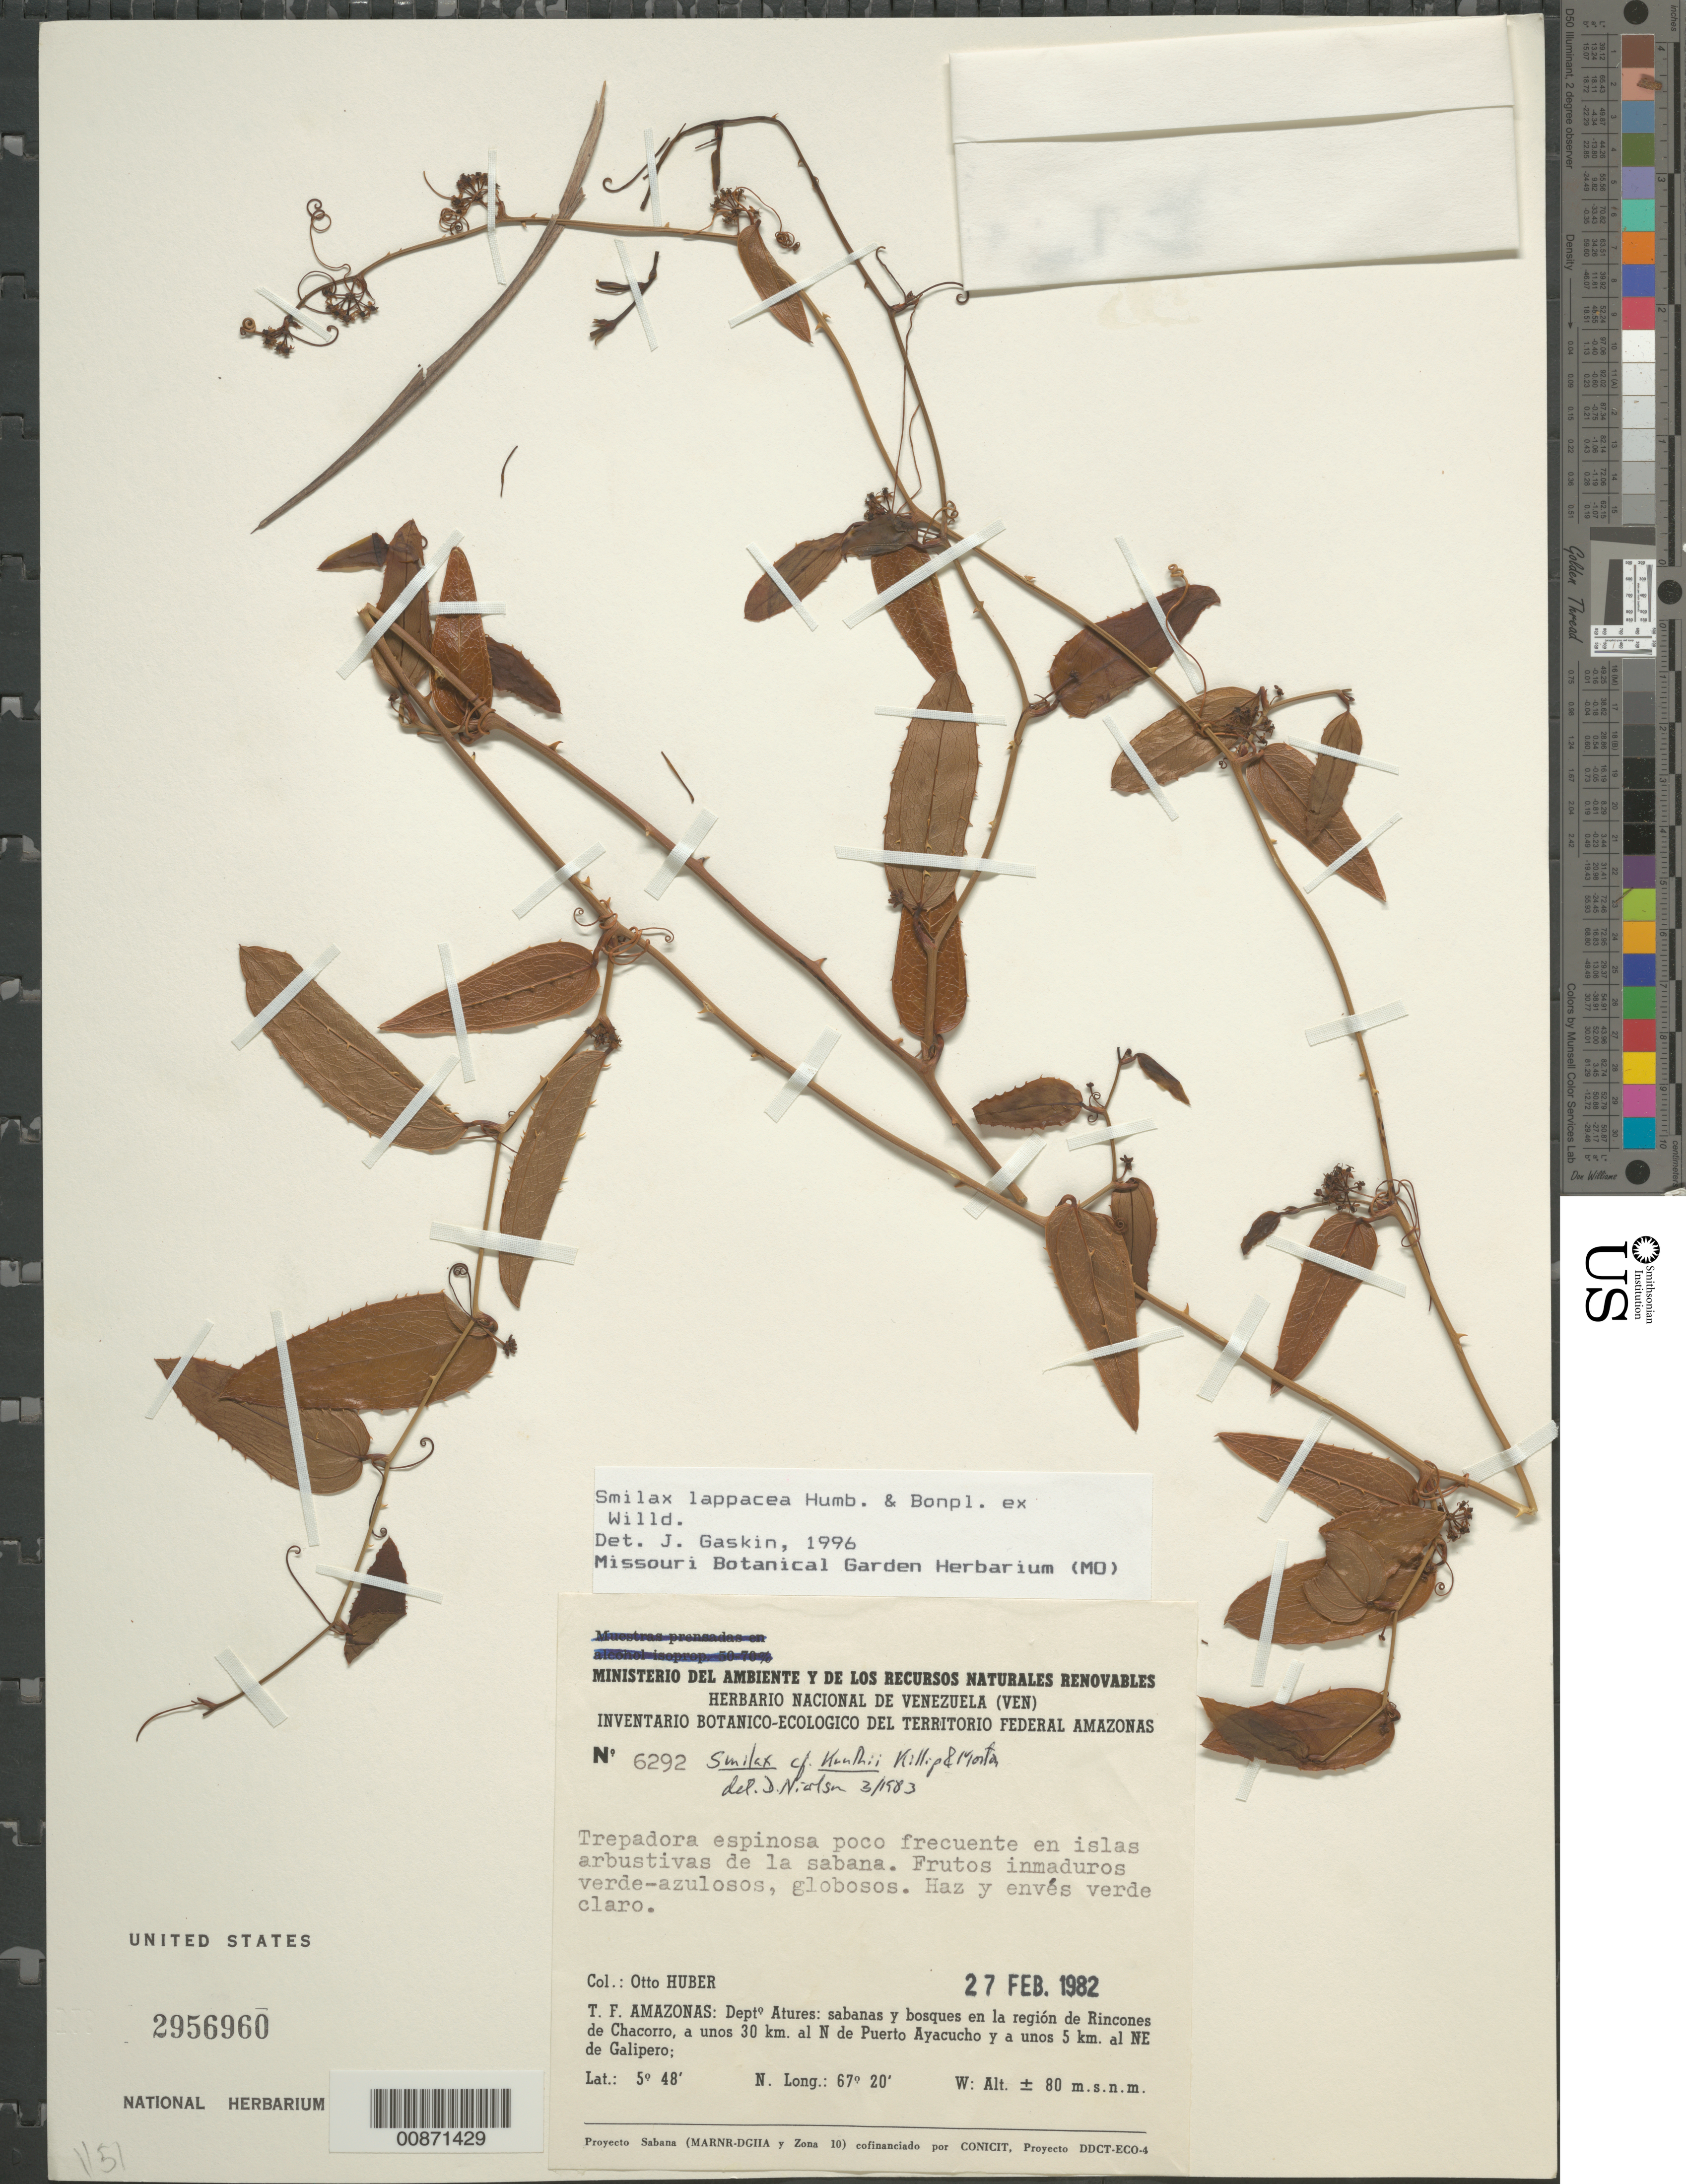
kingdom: Plantae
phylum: Tracheophyta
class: Liliopsida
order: Liliales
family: Smilacaceae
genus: Smilax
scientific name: Smilax lappacea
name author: Humb. & Bonpl. ex Willd.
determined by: Gaskin, J. F.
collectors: O. Huber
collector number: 6292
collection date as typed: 27-Feb-82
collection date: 1982-02-27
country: Venezuela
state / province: Amazonas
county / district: Atures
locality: Rincones de Chacorro, 30 km N de Puerto Ayacucho, 5 km NE Galipero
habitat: En islas arbustivas de la sabana; sabanas y bosques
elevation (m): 80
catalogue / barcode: US 2956960